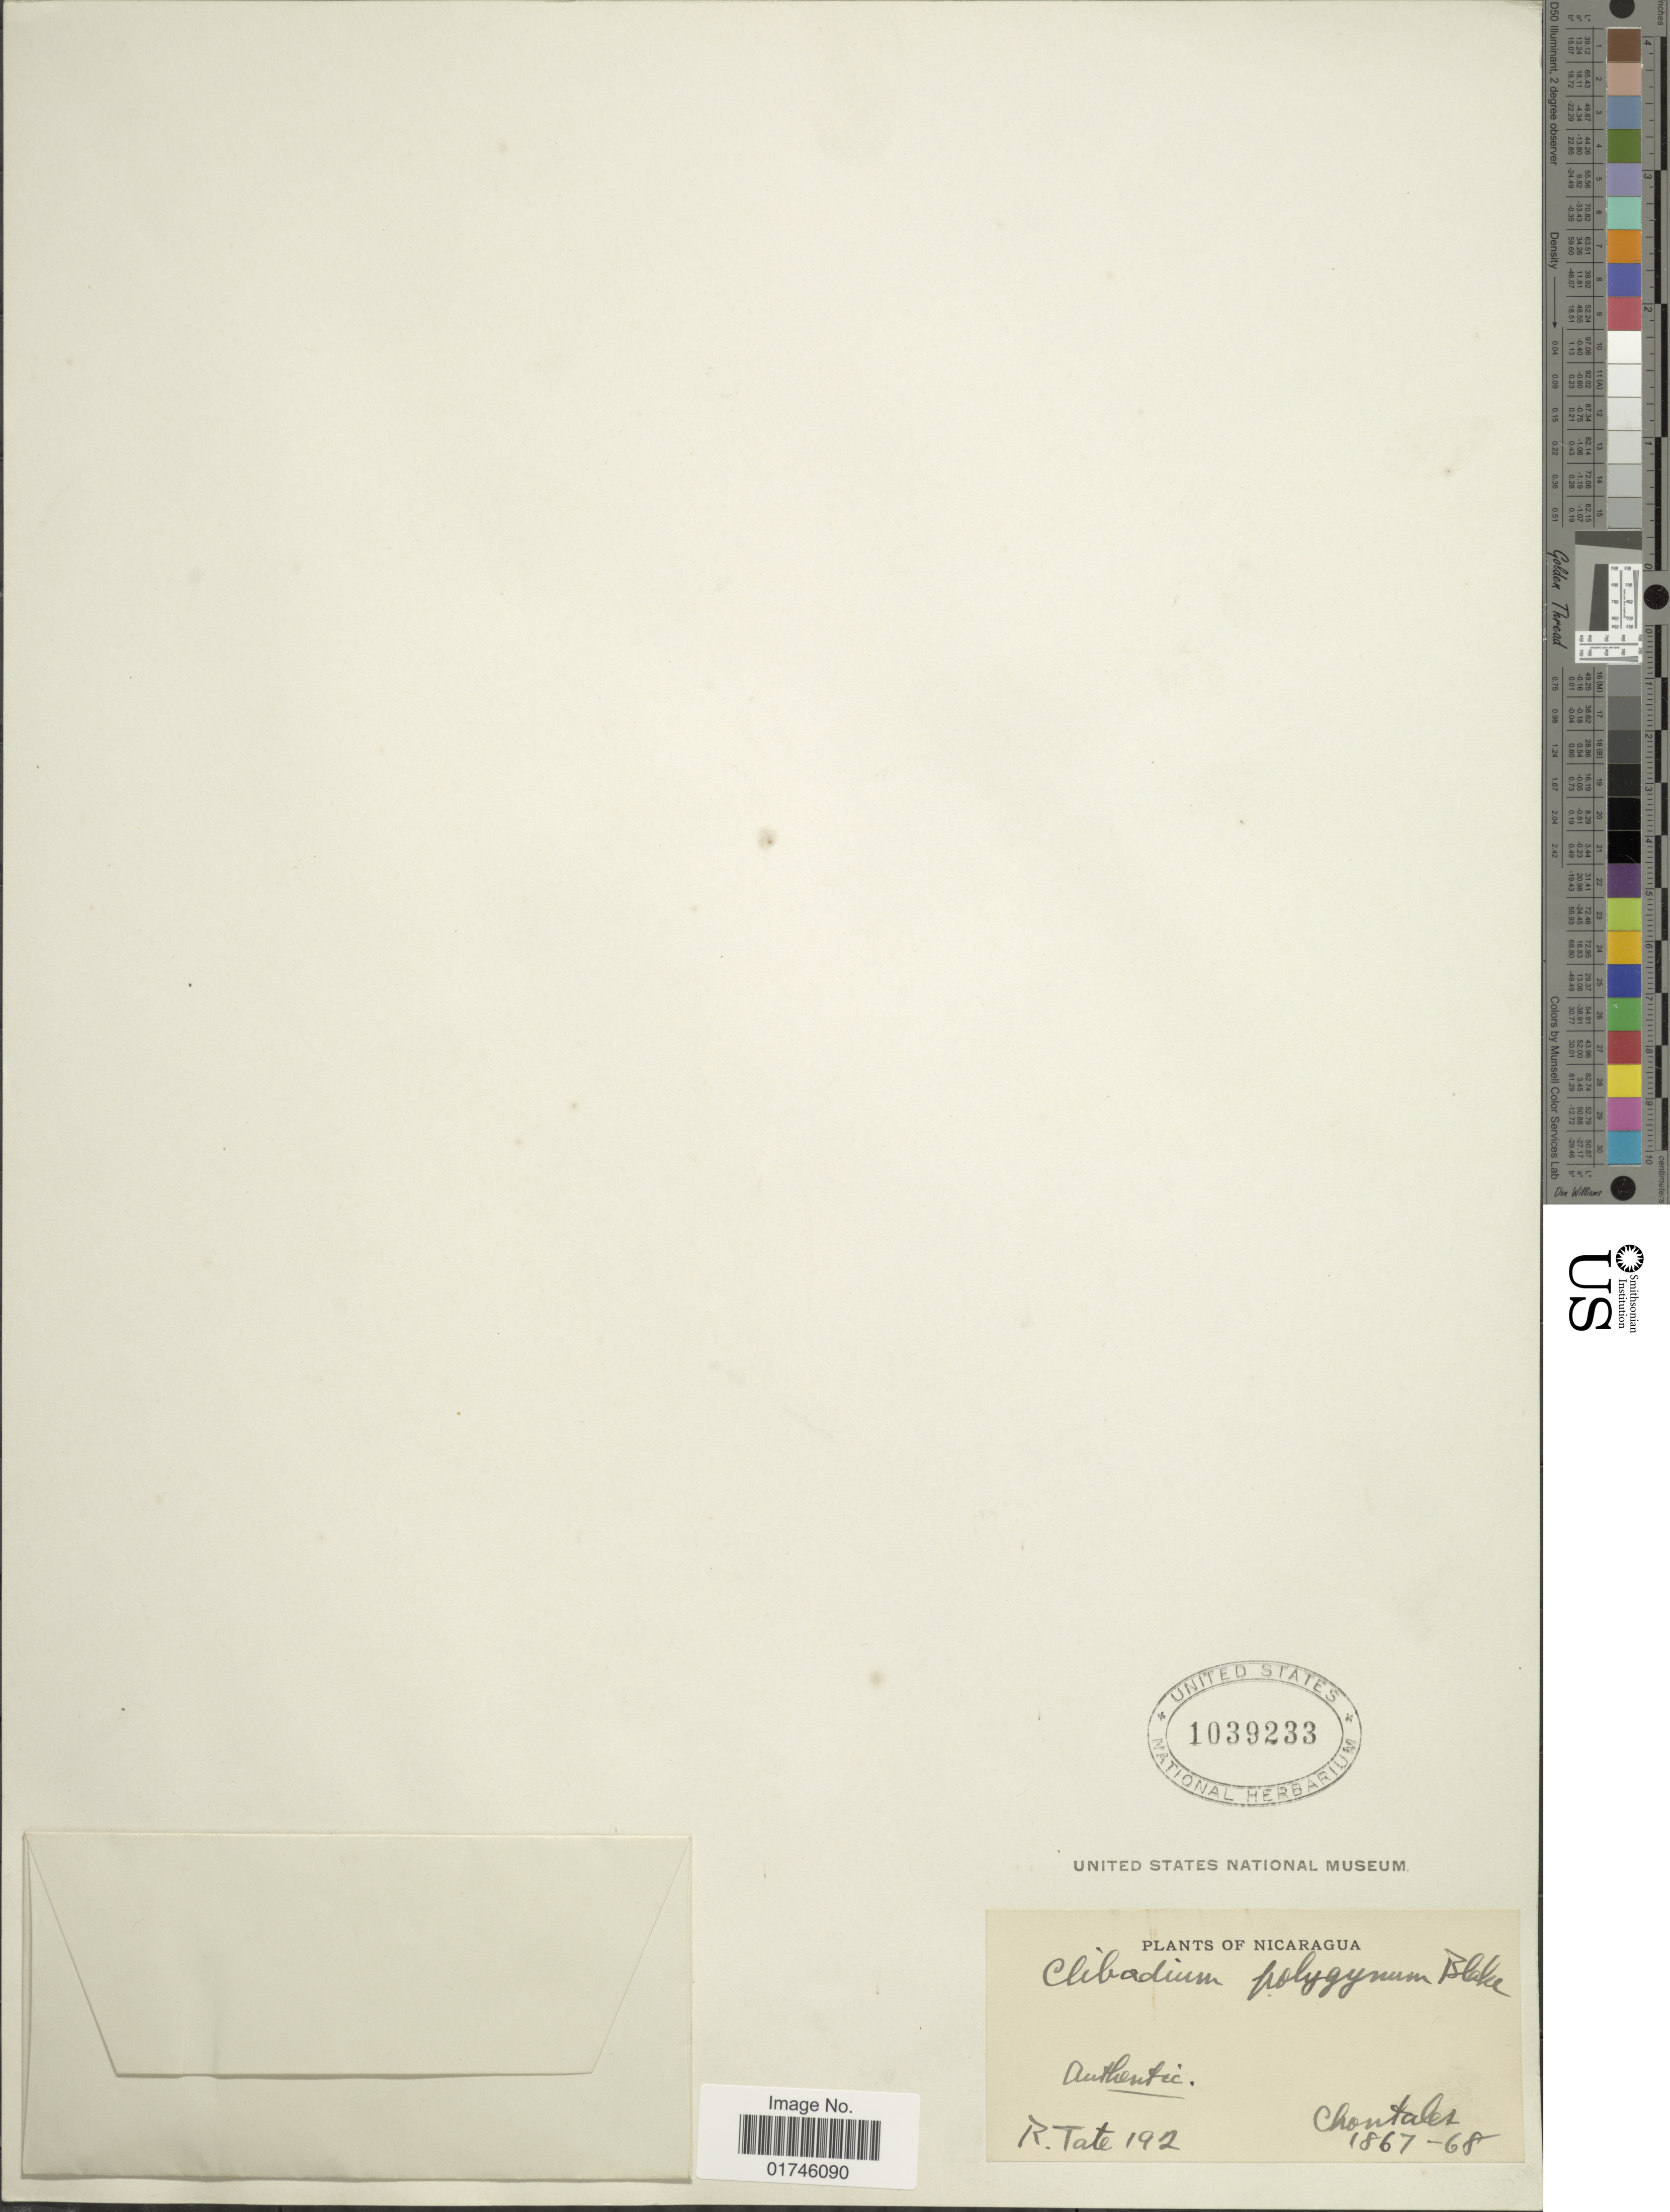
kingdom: Plantae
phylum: Tracheophyta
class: Magnoliopsida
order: Asterales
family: Asteraceae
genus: Clibadium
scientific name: Clibadium eggersii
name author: Hieron.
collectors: R. Tate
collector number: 192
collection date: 1867/1868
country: Nicaragua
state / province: Chontales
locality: Chontales.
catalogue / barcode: US 1039233